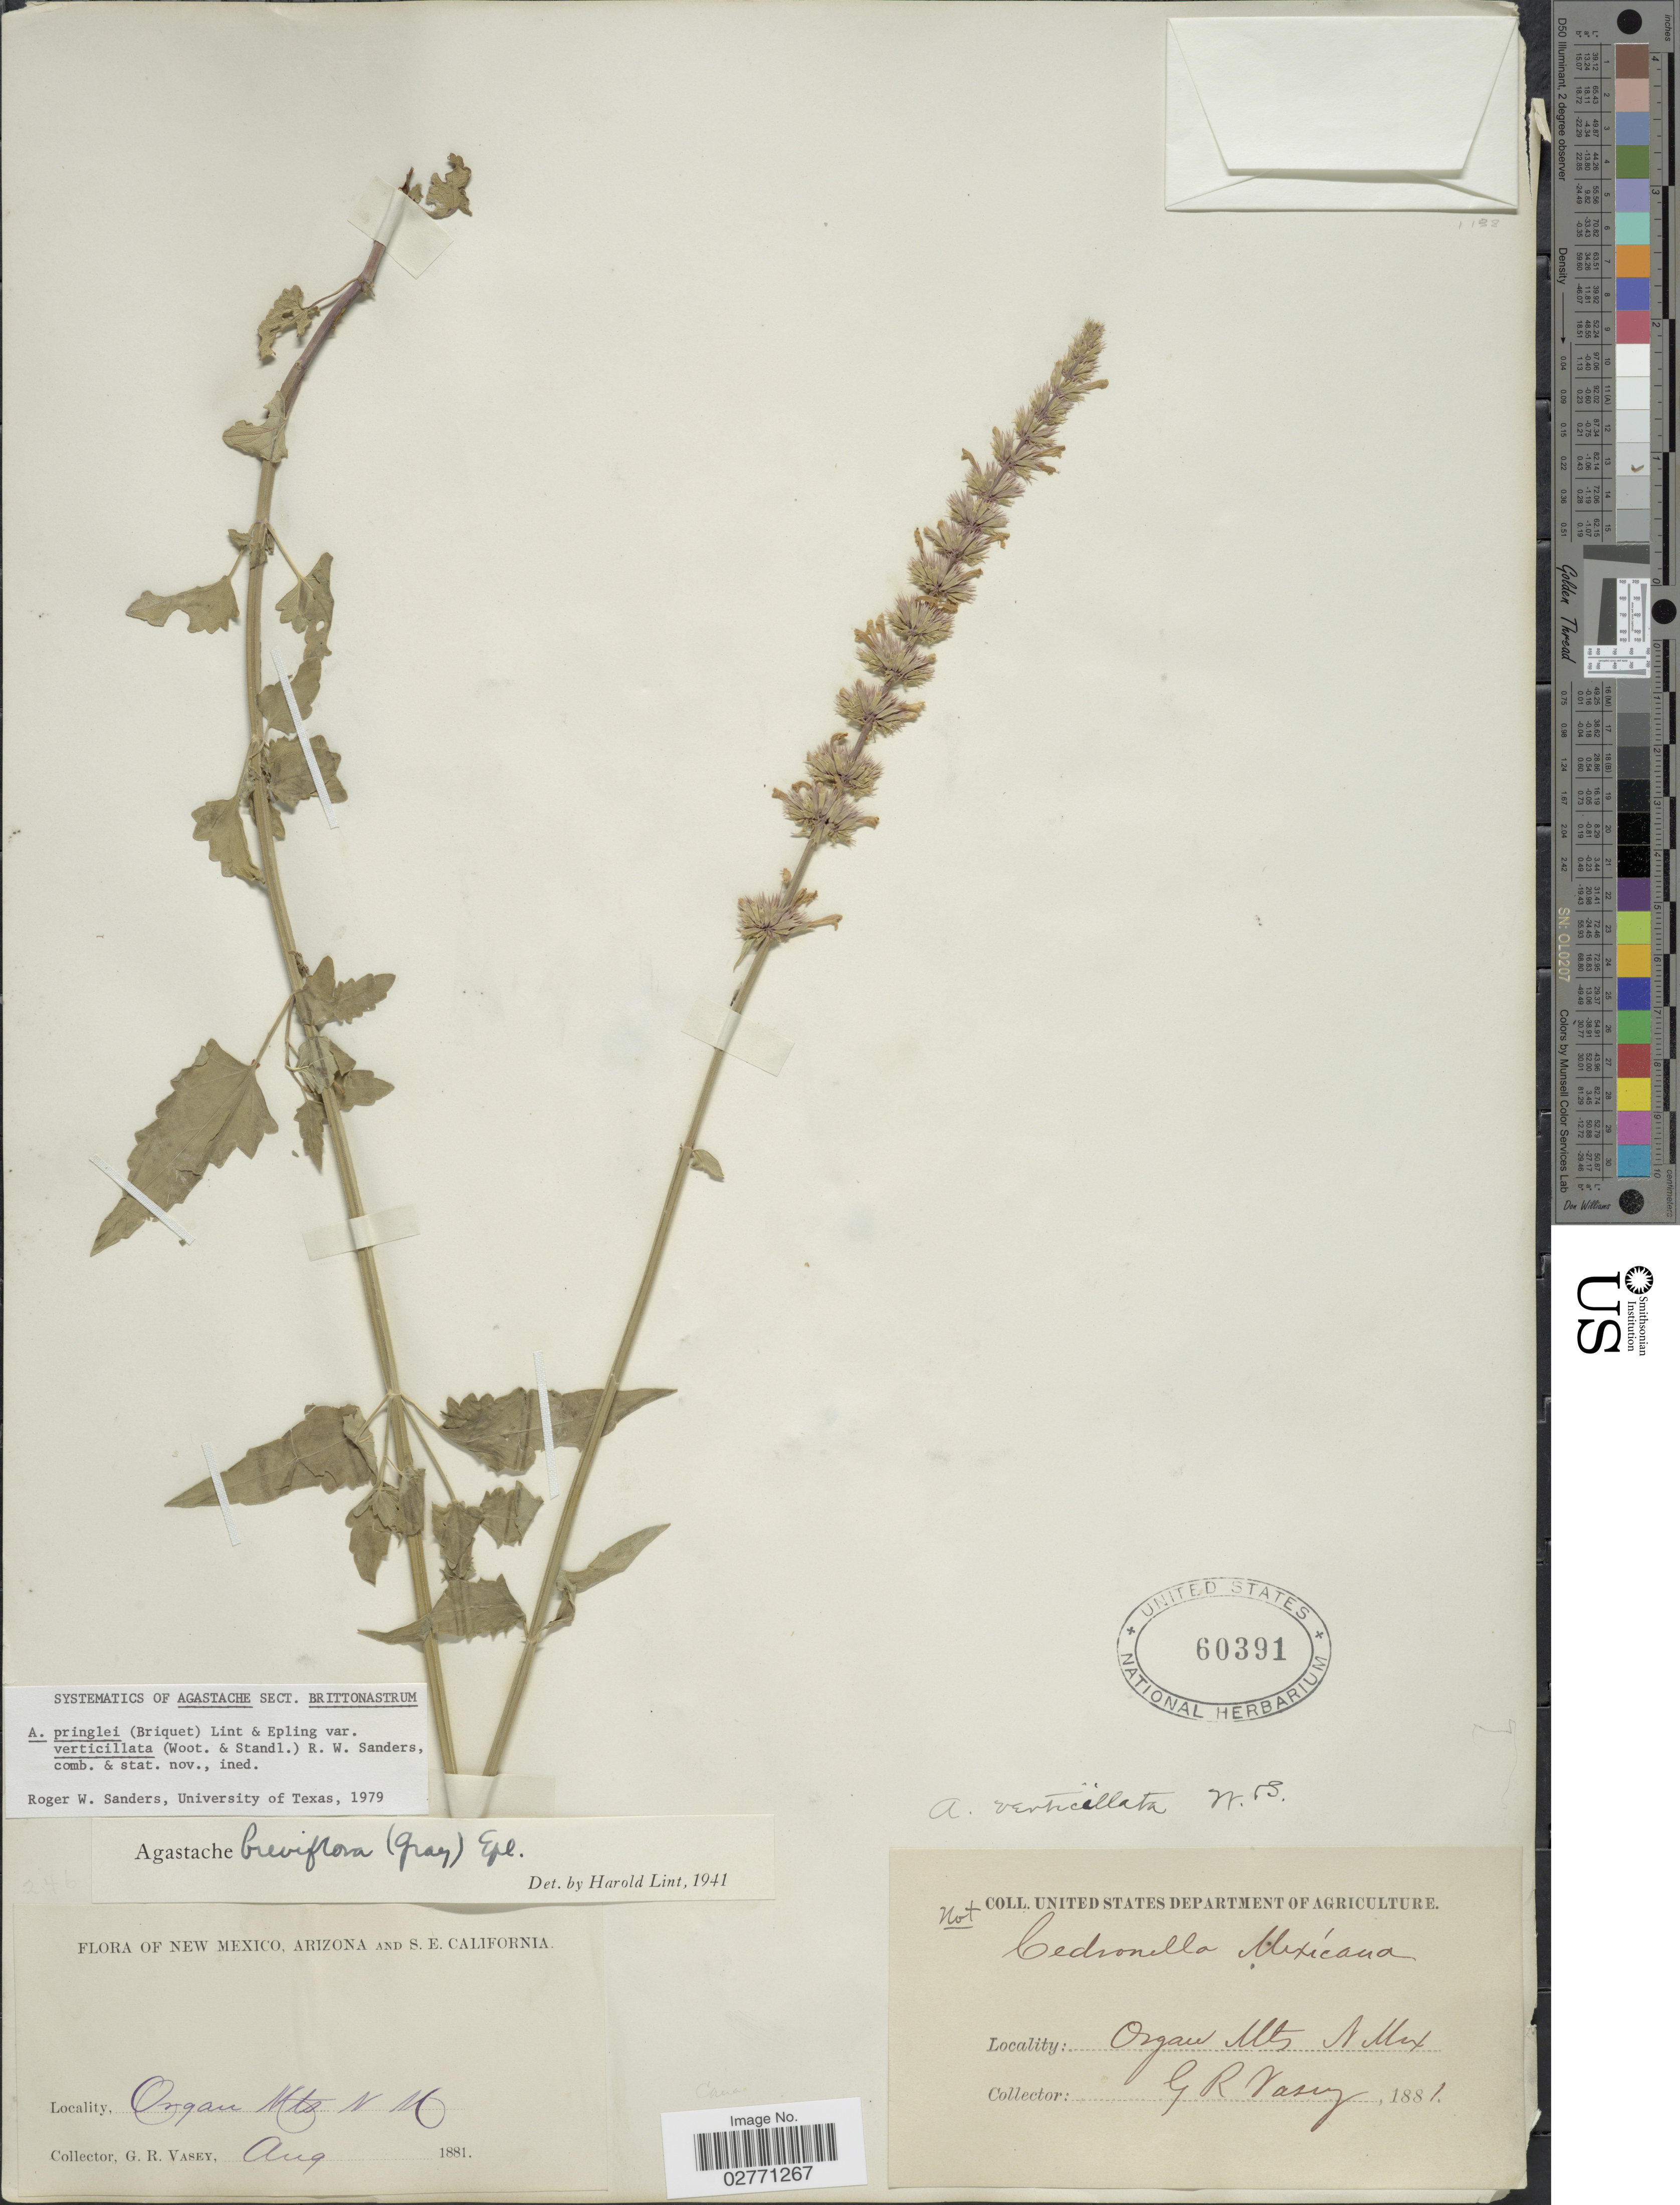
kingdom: Plantae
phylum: Tracheophyta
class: Magnoliopsida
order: Lamiales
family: Lamiaceae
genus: Agastache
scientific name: Agastache pringlei var. verticillata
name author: (Wooten & Standl.) R. W. Sanders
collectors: G. R. Vasey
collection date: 1881-08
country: United States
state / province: New Mexico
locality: Organ Mts. N.M.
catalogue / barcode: US 60391